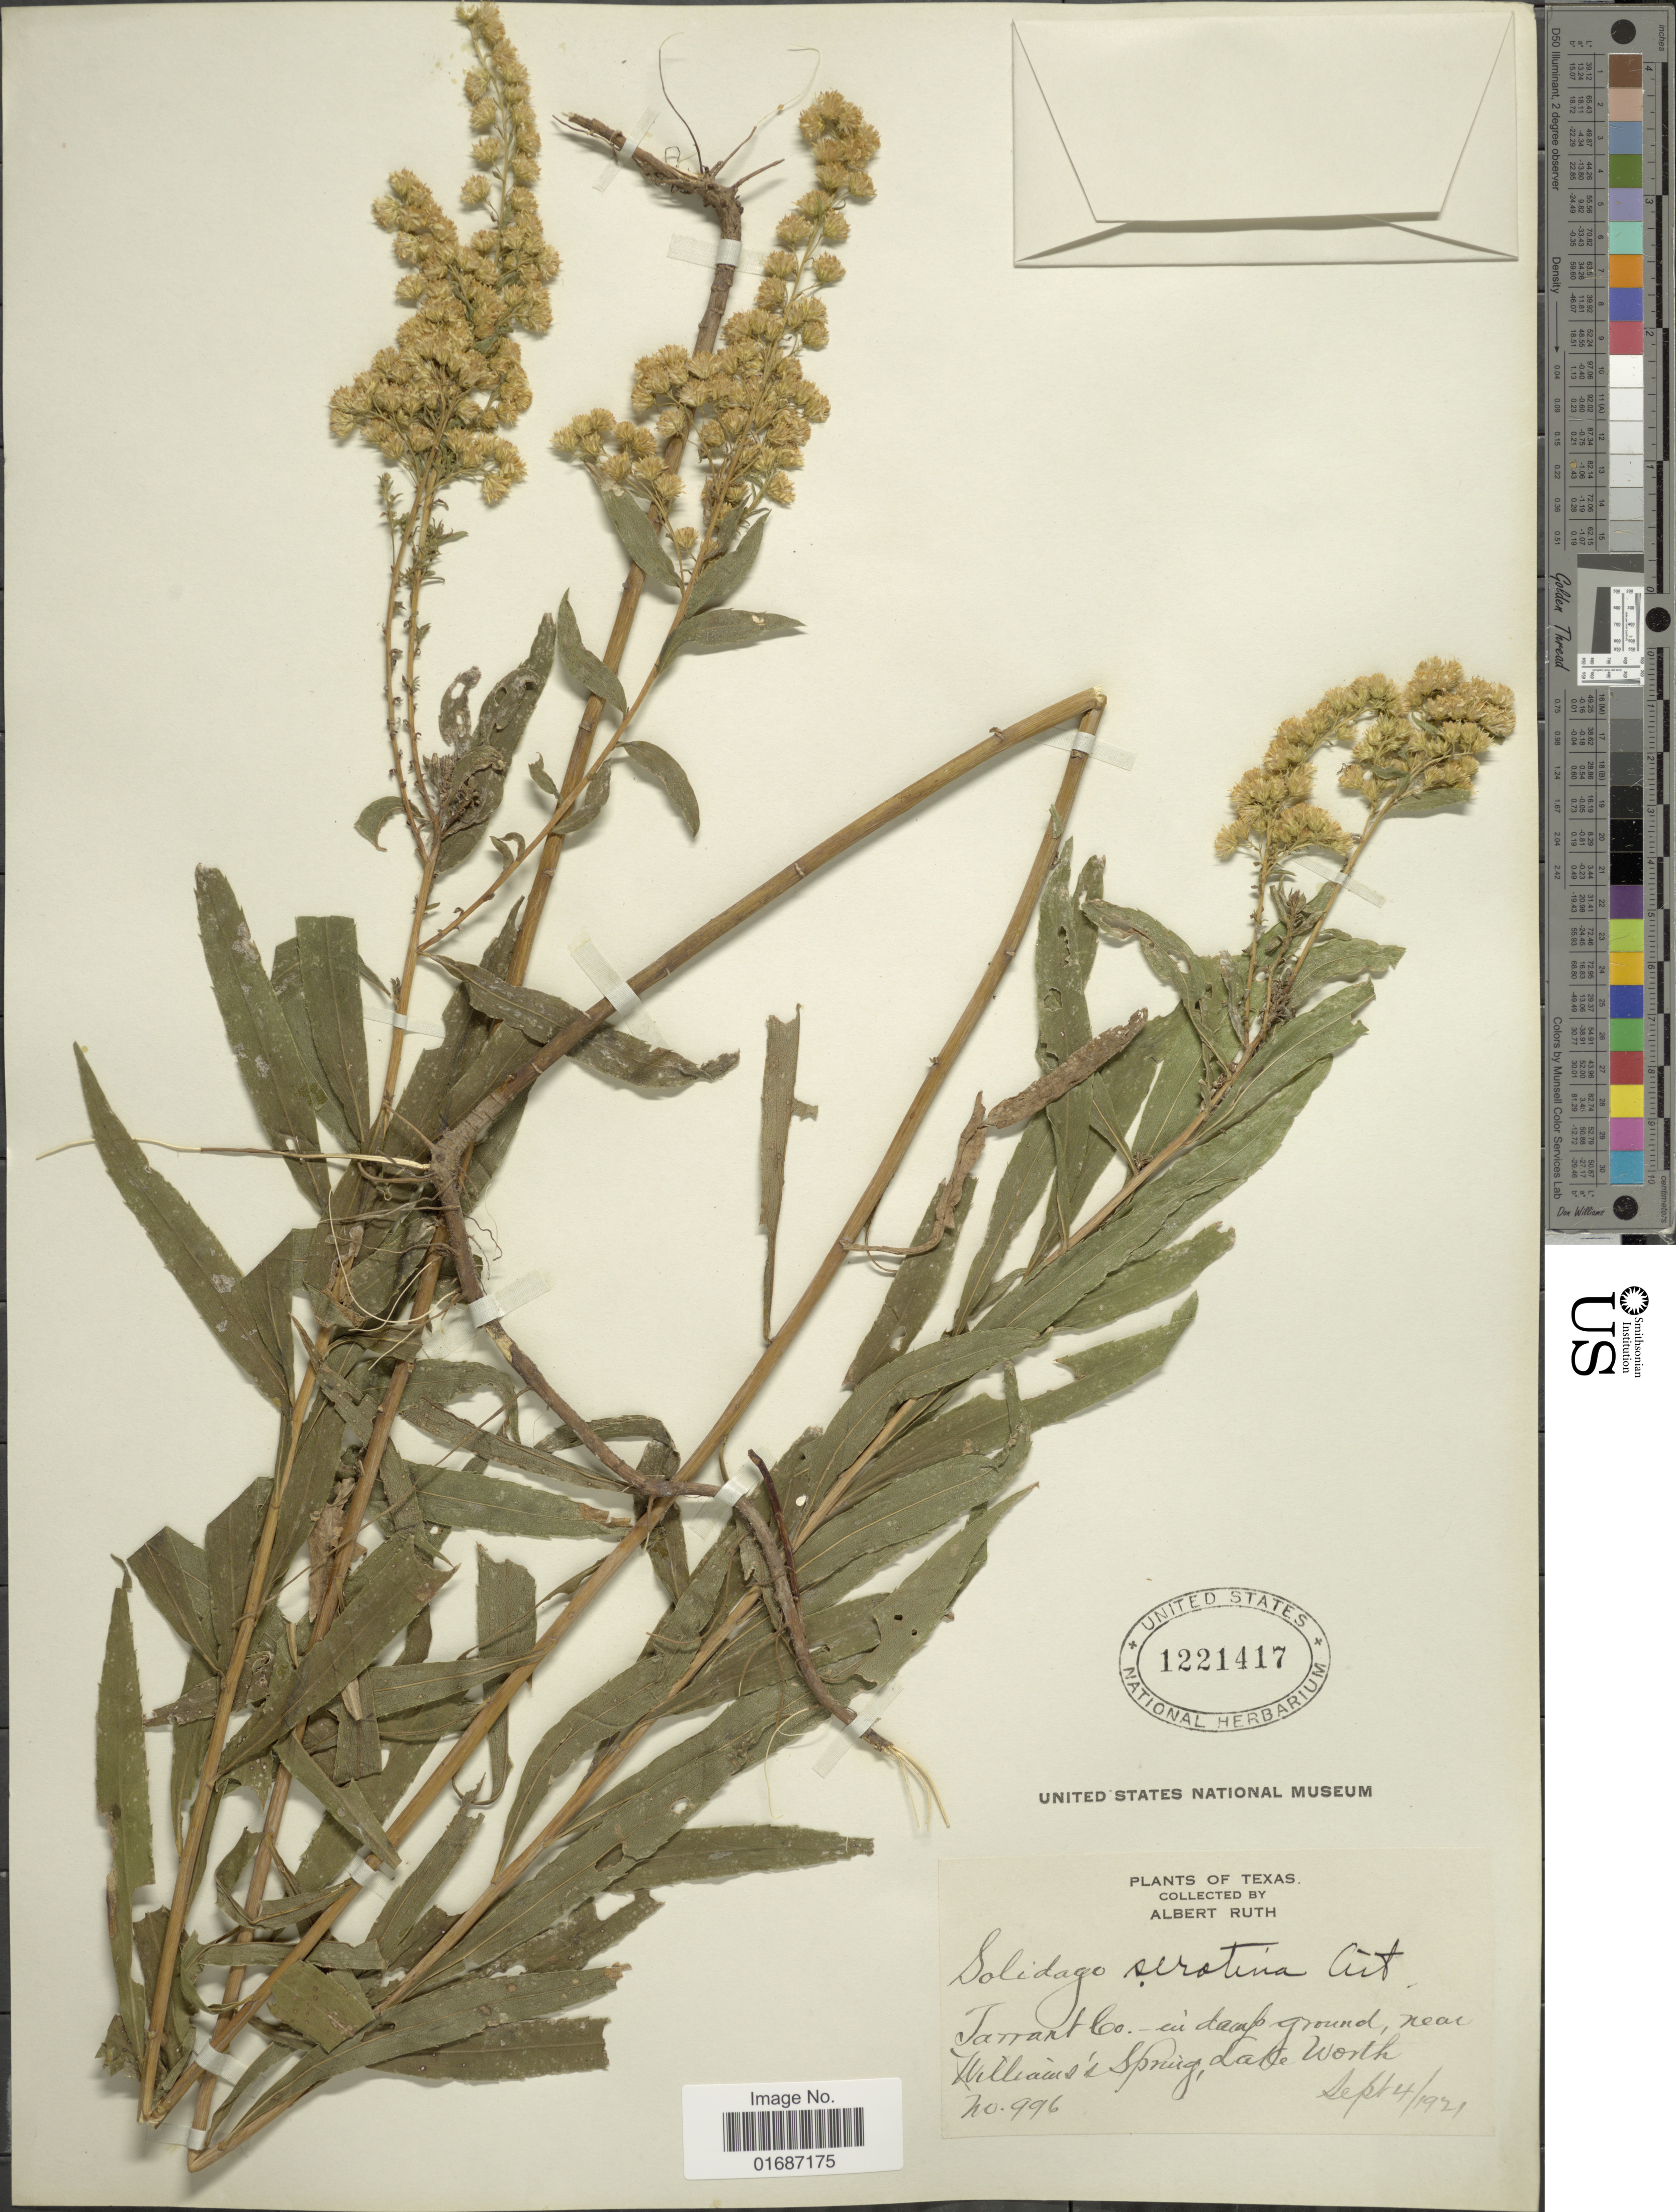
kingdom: Plantae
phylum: Tracheophyta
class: Magnoliopsida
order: Asterales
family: Asteraceae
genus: Solidago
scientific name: Solidago gigantea var. leiophylla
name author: Fernald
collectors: A. Ruth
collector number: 996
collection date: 1921-09-04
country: United States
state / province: Texas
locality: Tarrant Co. in deep ground, near Williams's Spring, Lake Worth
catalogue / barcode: US 1221417